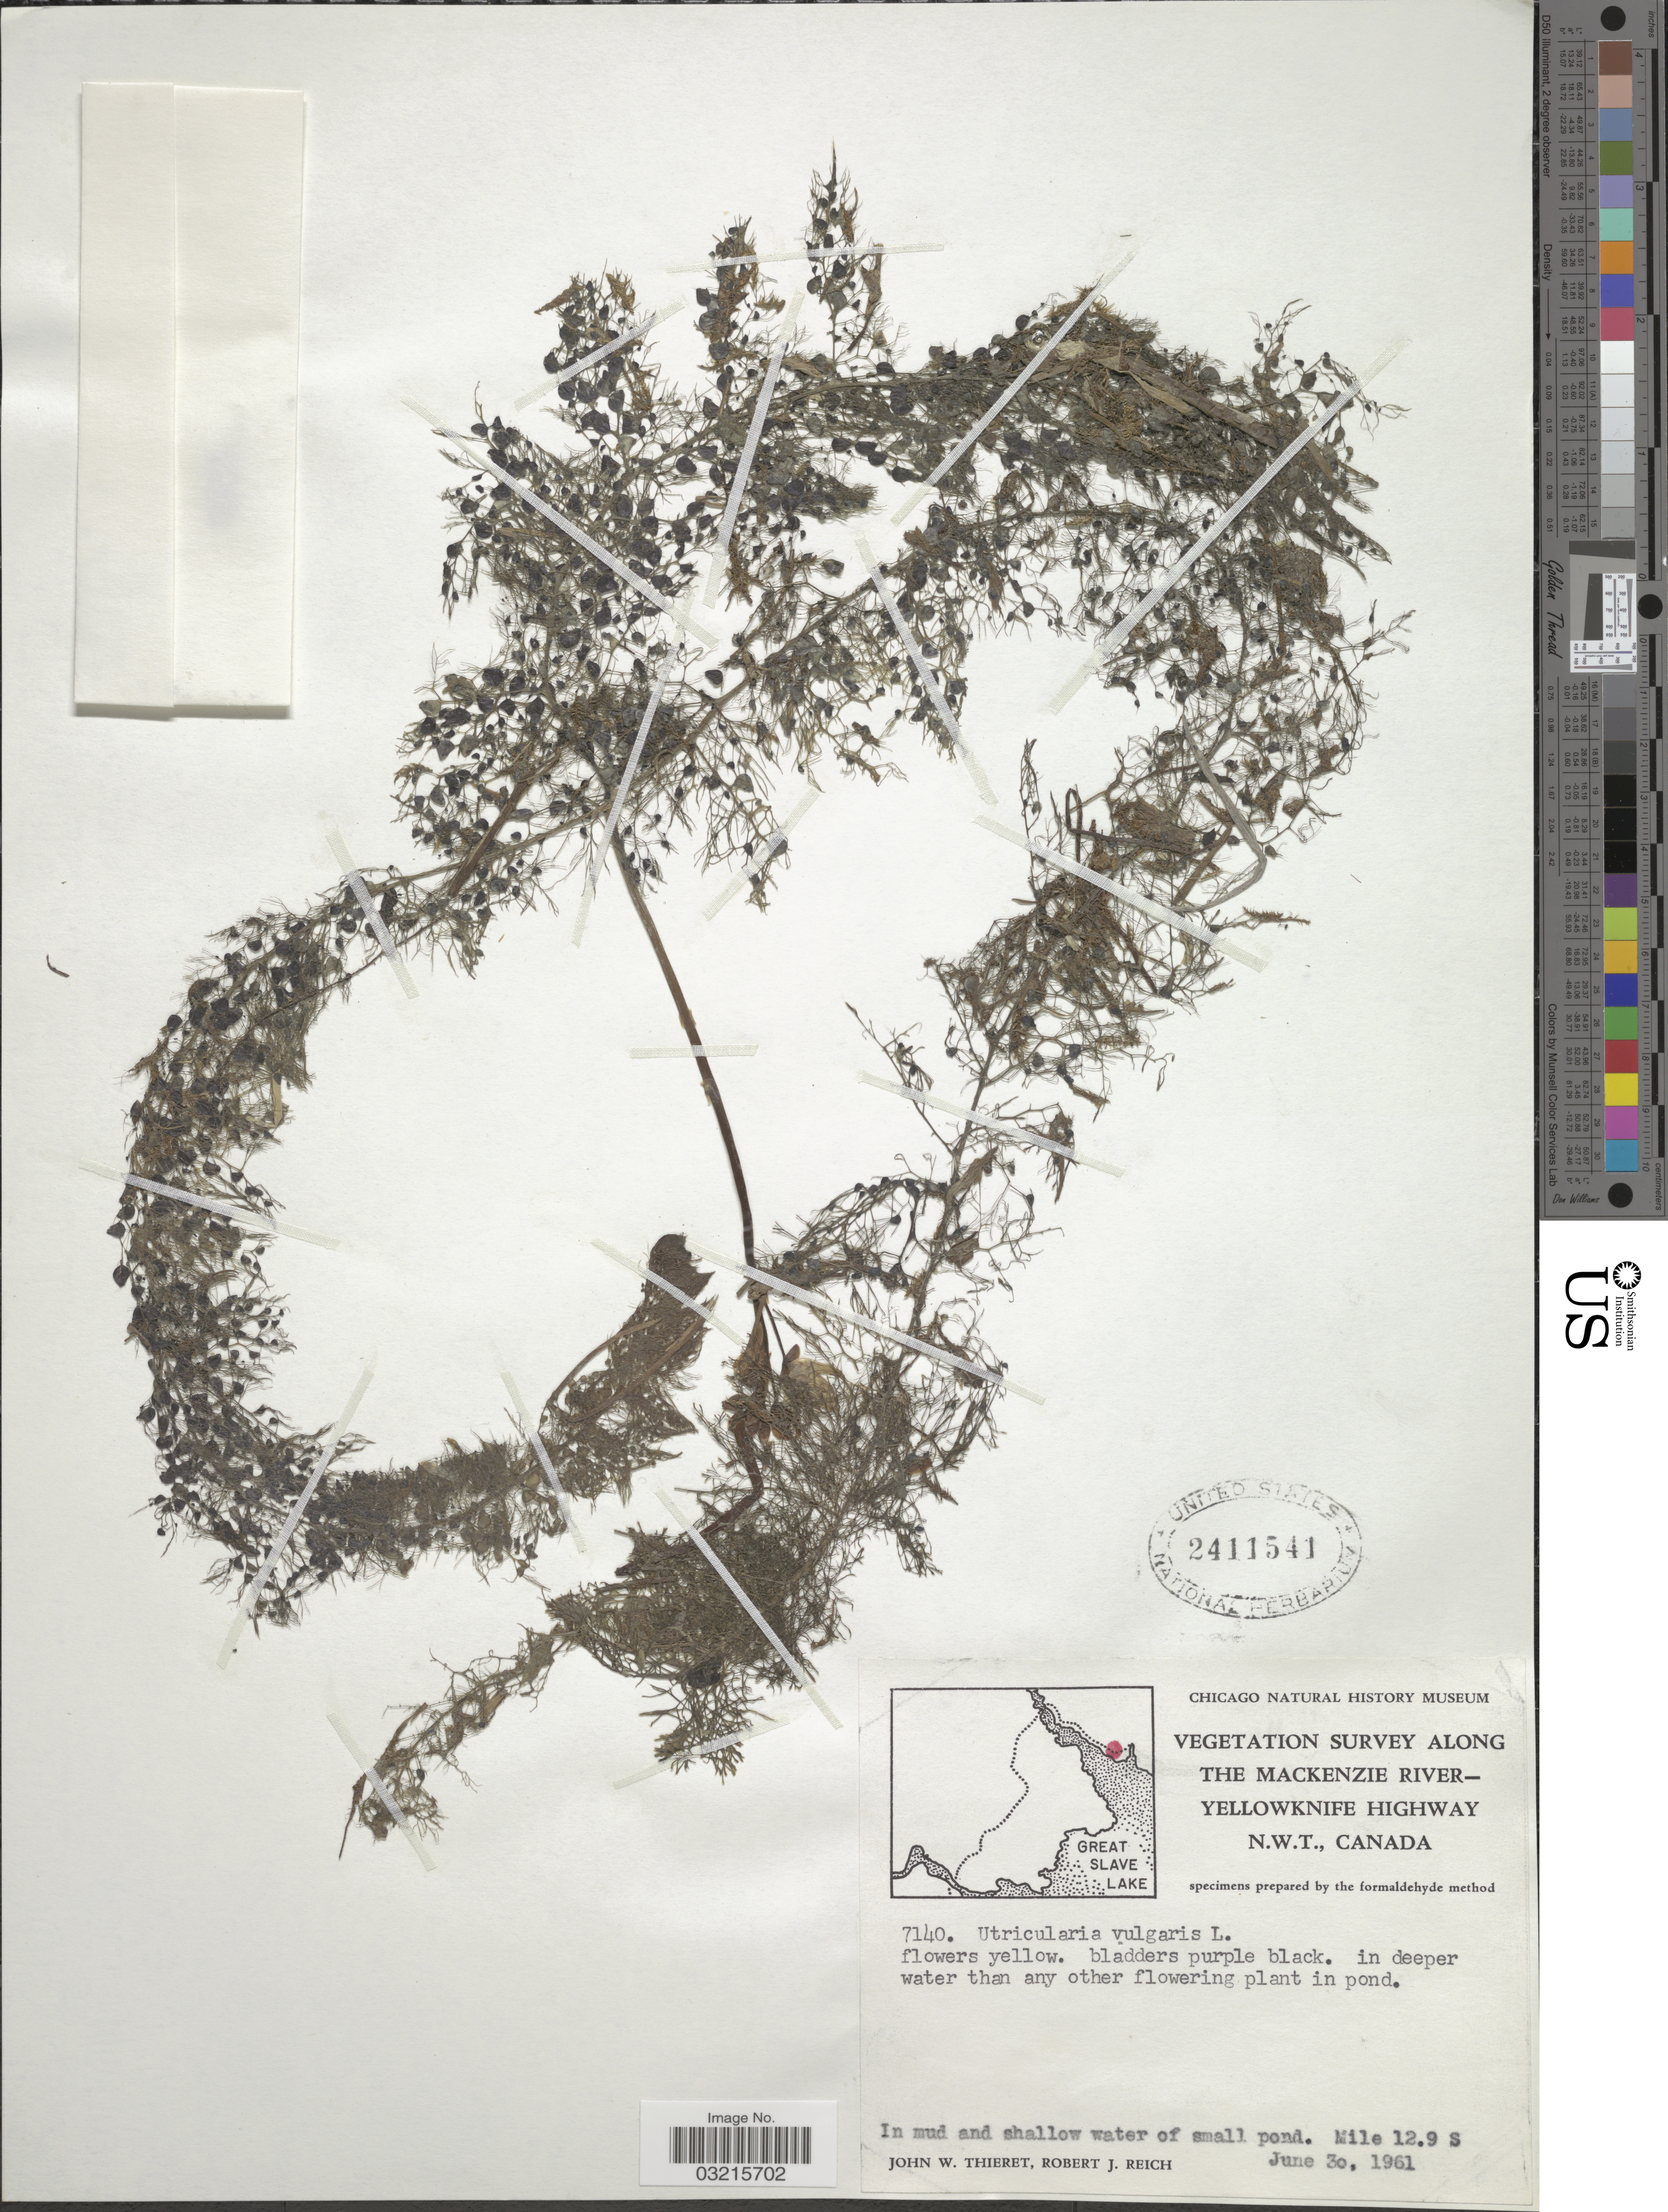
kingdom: Plantae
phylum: Tracheophyta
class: Magnoliopsida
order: Lamiales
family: Lentibulariaceae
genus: Utricularia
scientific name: Utricularia vulgaris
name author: L.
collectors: J. W. Thieret & R. Reich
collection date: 1961-06-30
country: Canada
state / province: Northwest Territories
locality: Along the Makenzie River - Yellowknife Highway, Mile 12.9 S.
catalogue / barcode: US 2411541